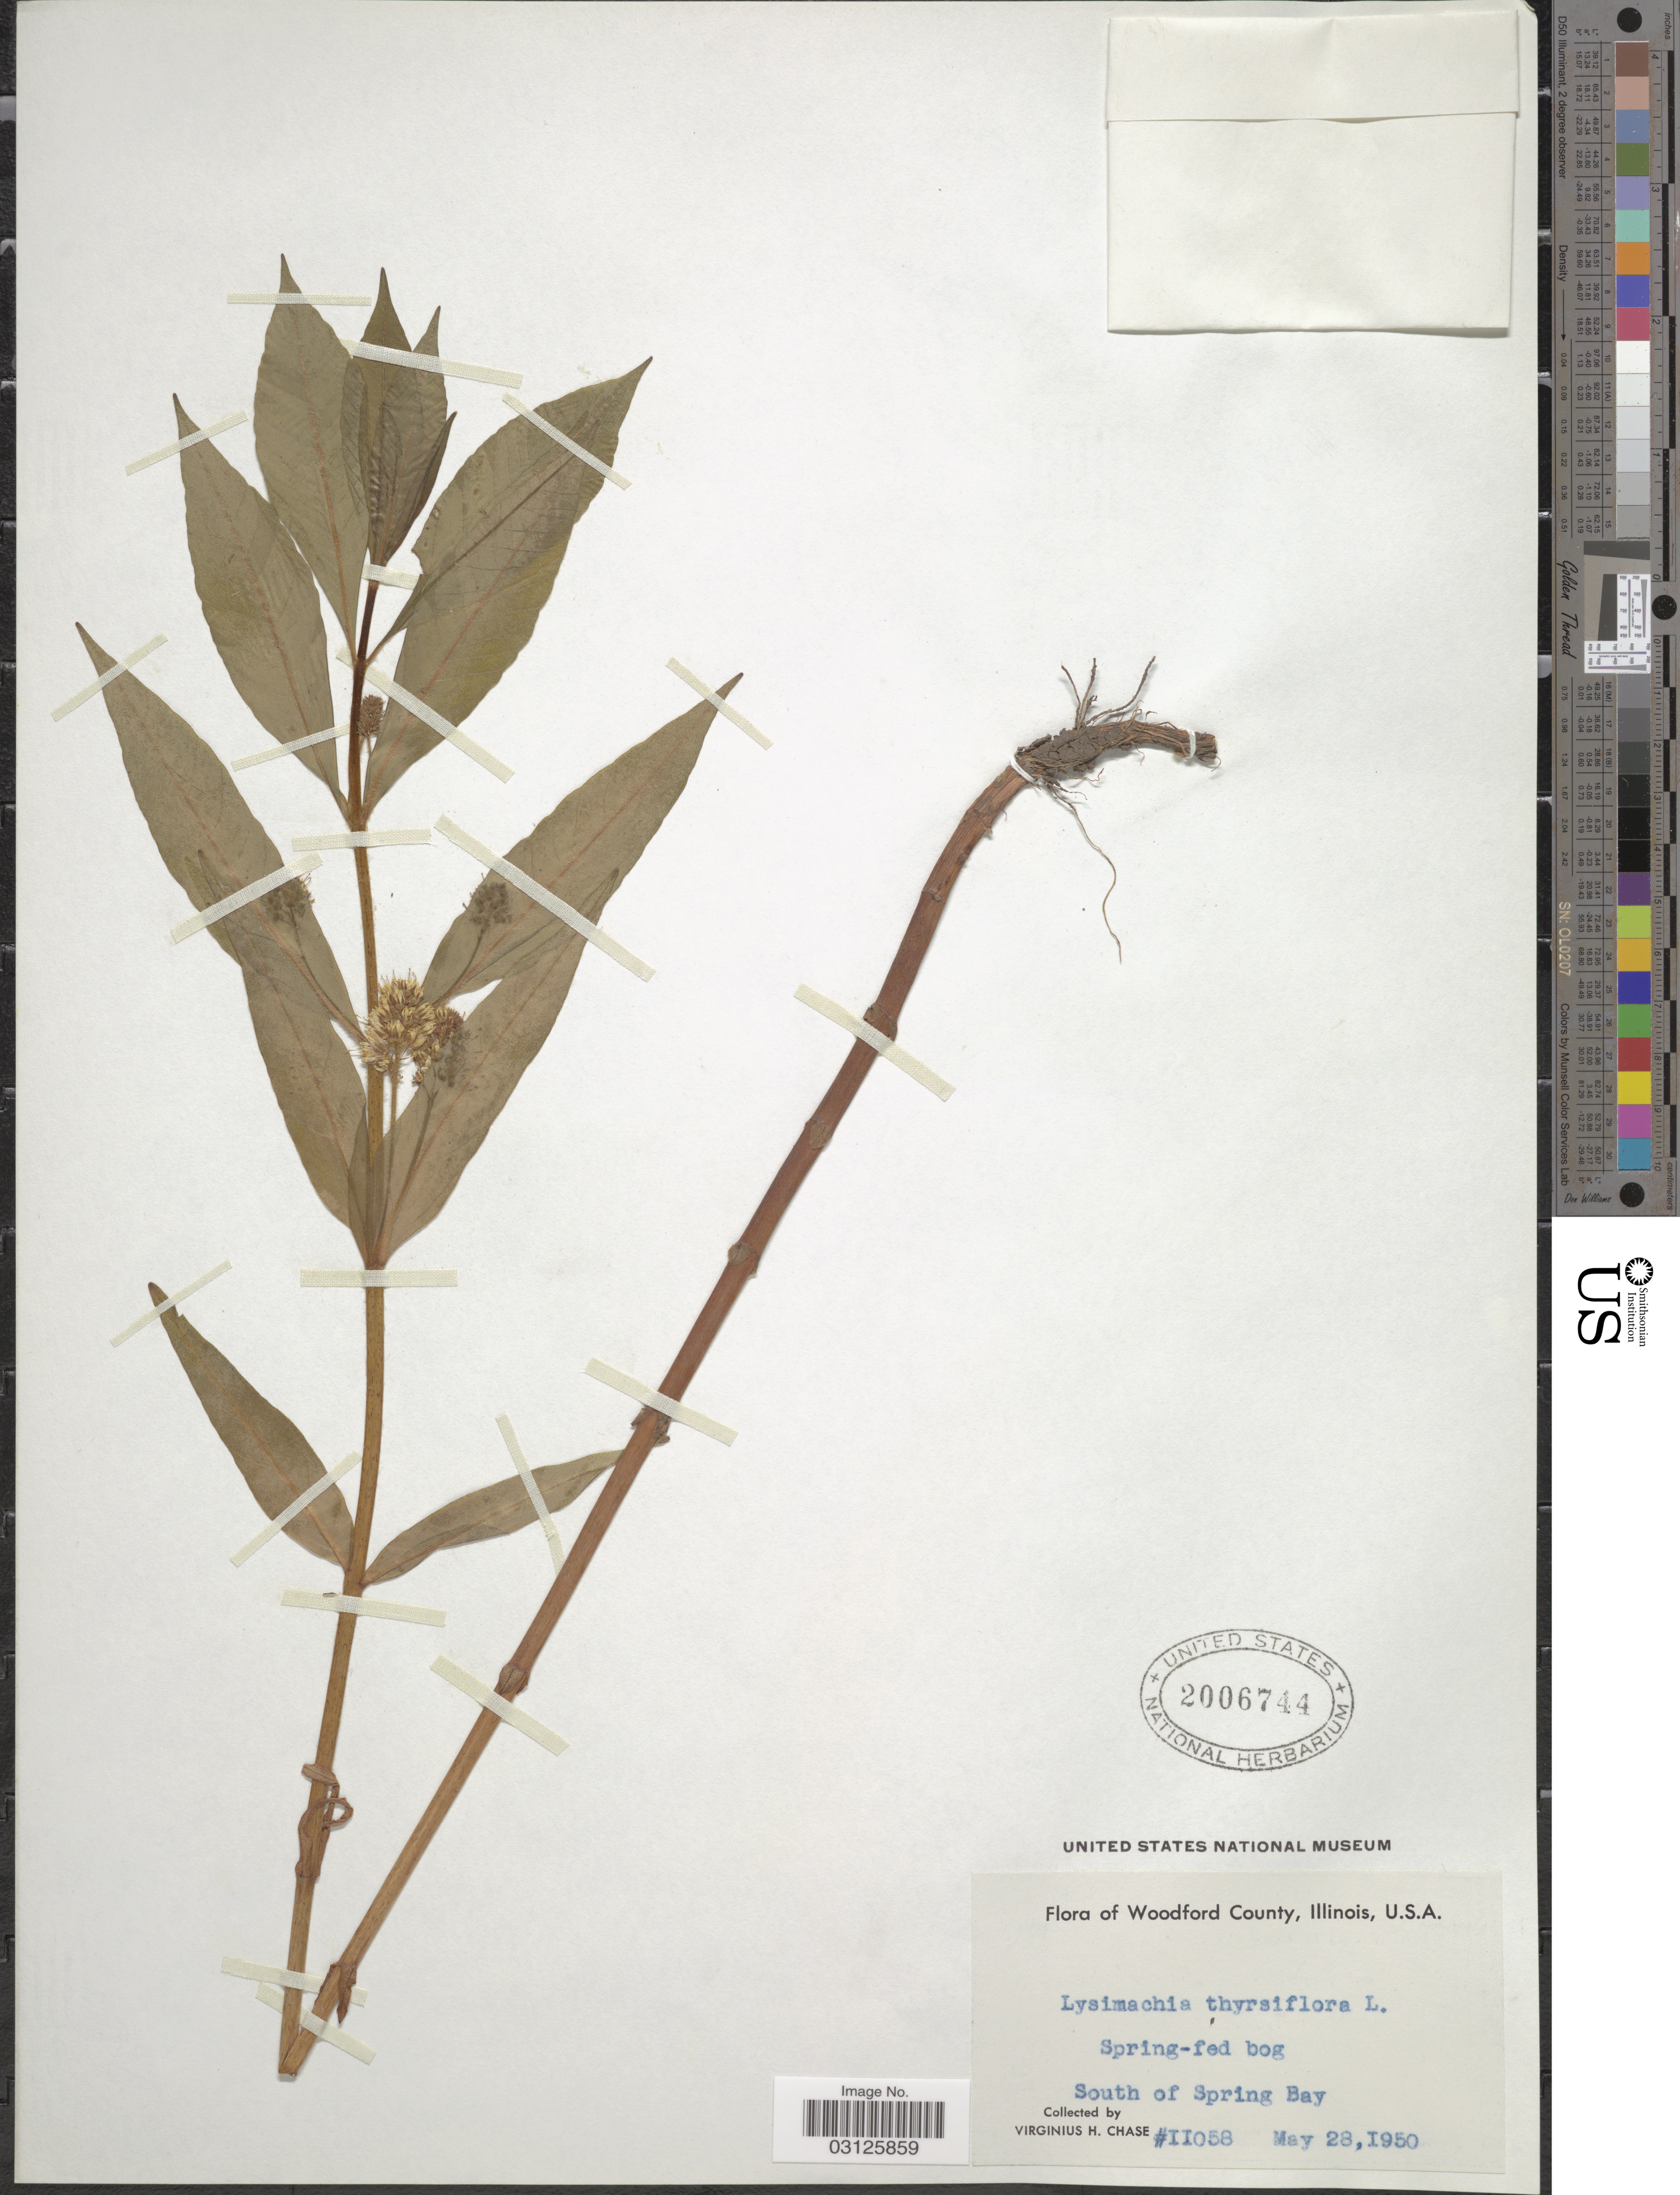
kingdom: Plantae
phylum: Tracheophyta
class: Magnoliopsida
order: Ericales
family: Primulaceae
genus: Lysimachia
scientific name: Lysimachia thyrsiflora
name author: L.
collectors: V. H. Chase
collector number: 11058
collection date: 1950-05-28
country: United States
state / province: Illinois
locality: Woodford County, U.S.A. Spring-fed bog South of Spring Bay.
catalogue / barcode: US 2006744